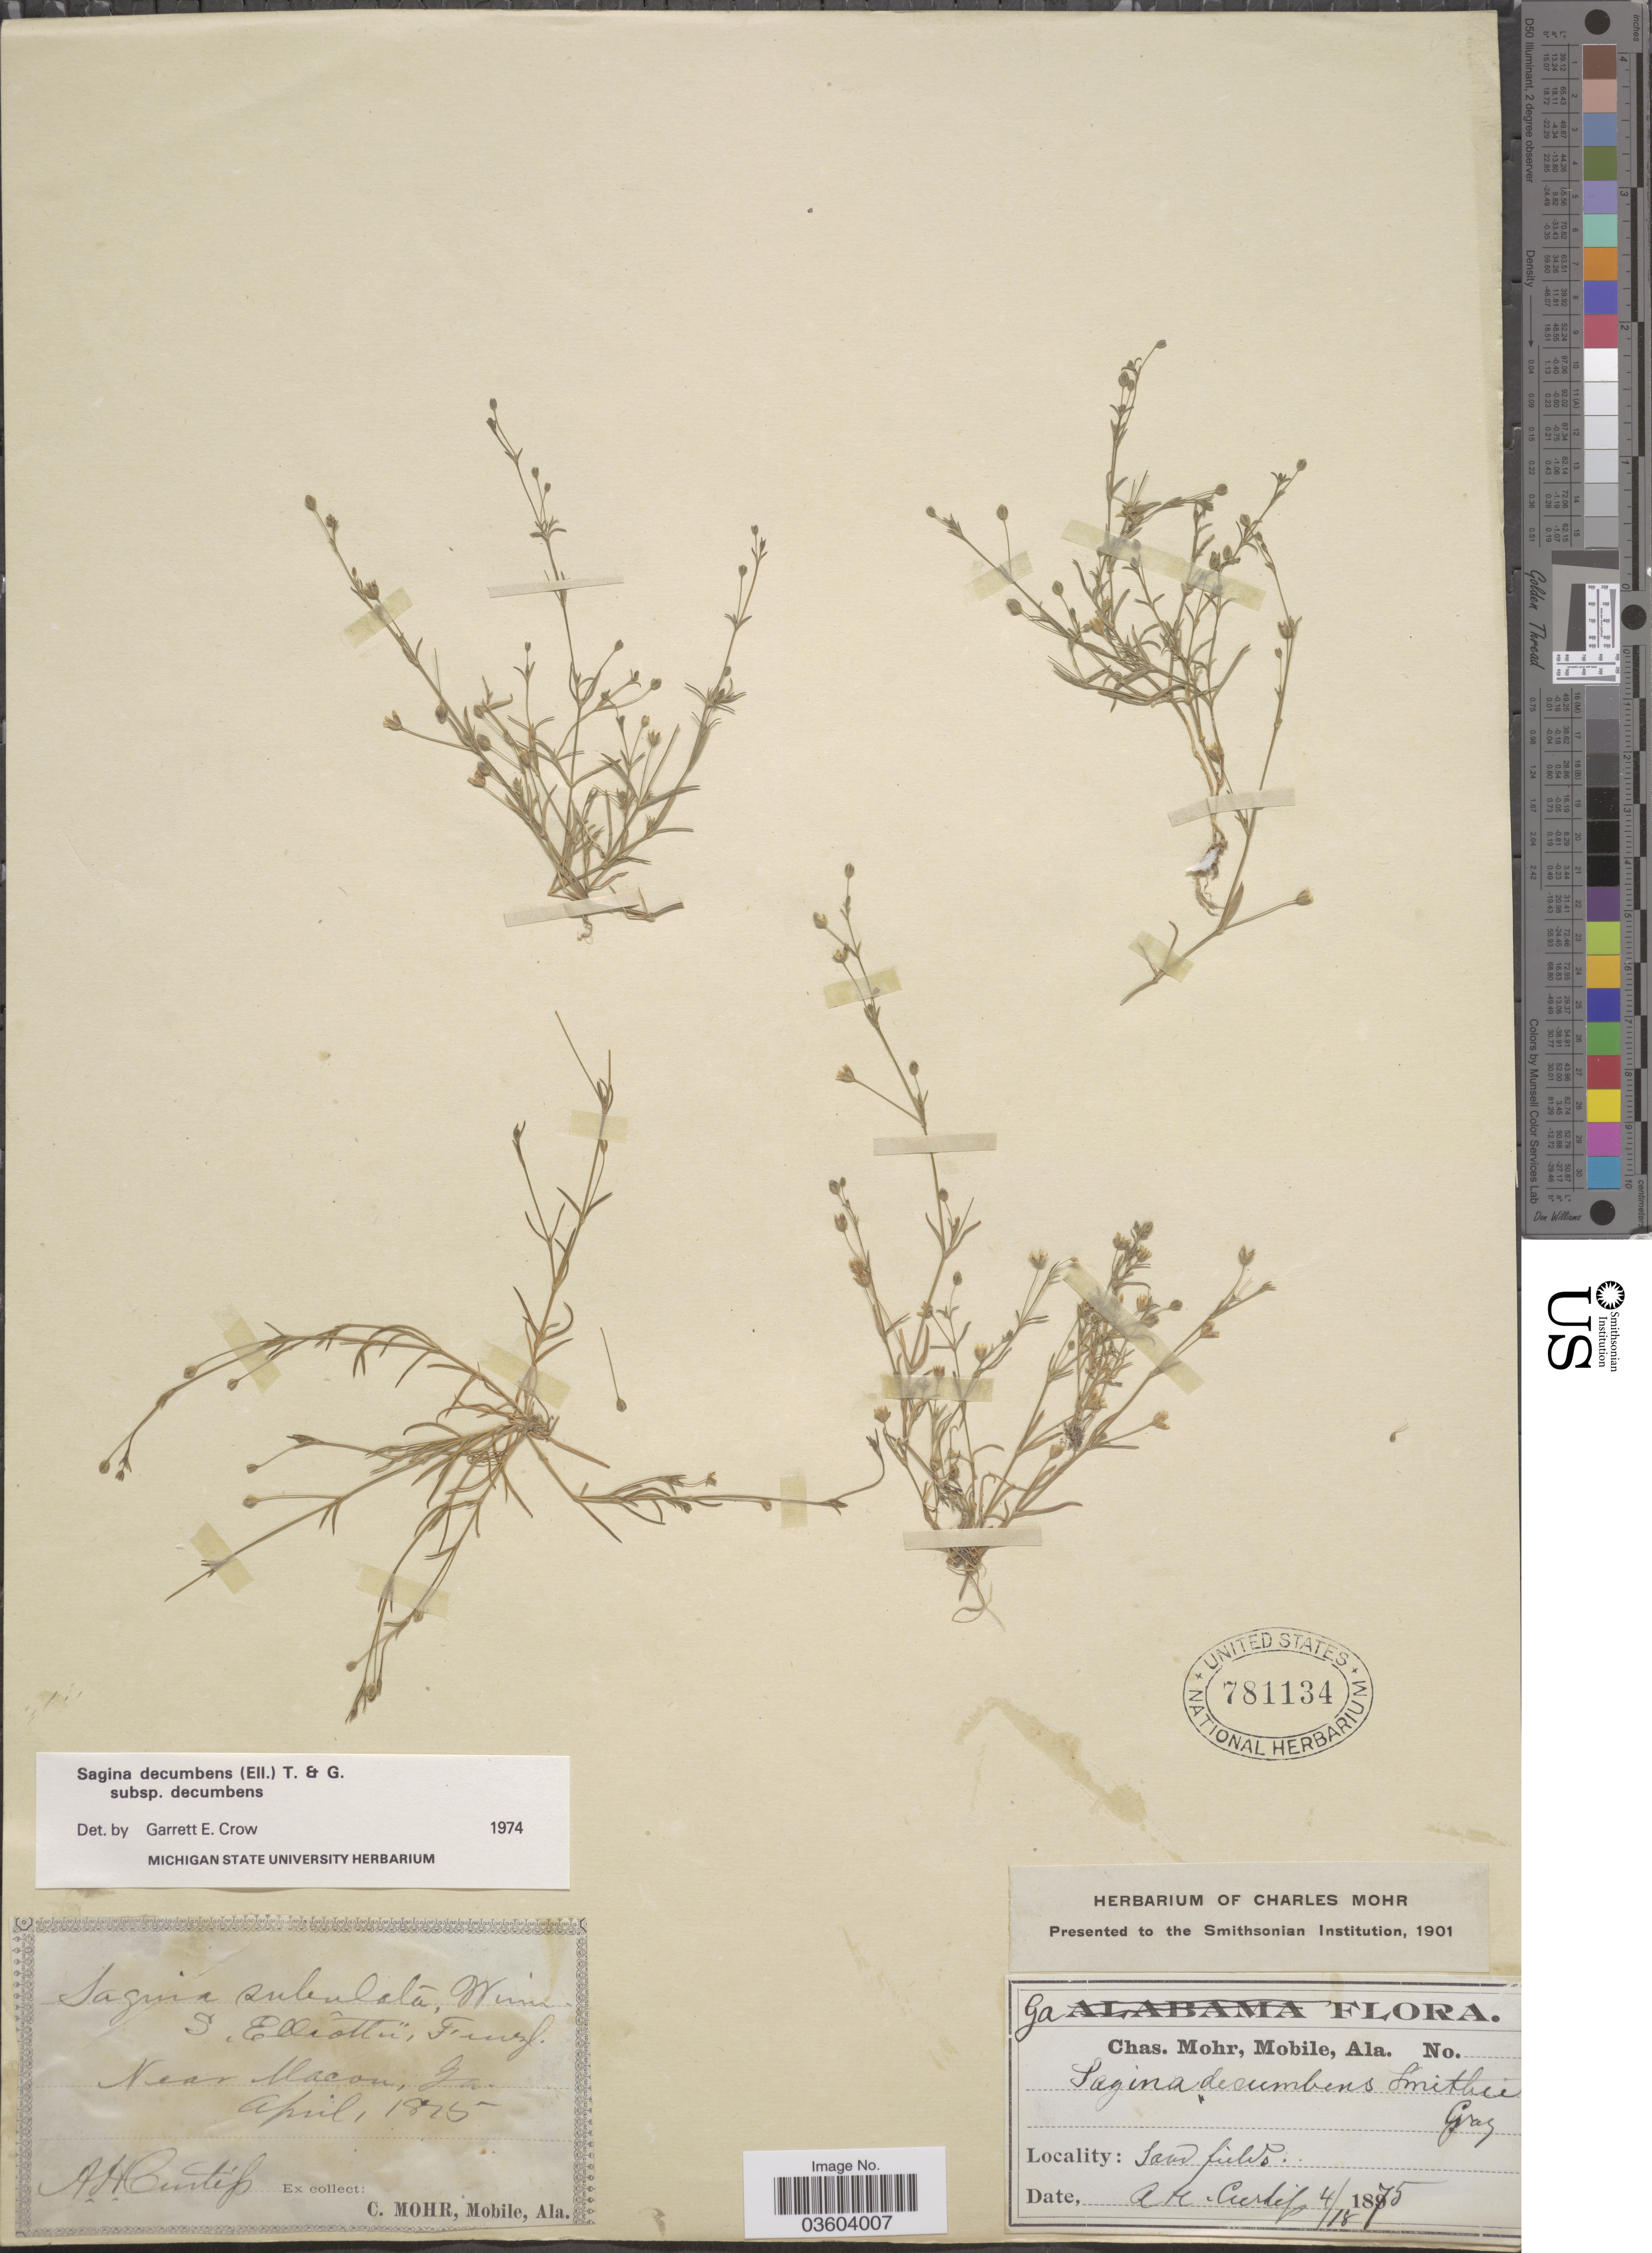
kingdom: Plantae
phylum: Tracheophyta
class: Magnoliopsida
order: Caryophyllales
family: Caryophyllaceae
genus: Sagina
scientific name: Sagina decumbens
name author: (Elliott) Torr. & A. Gray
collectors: A. H. Curtiss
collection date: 1875-04-18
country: United States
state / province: Georgia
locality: Near Macon.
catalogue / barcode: US 781134